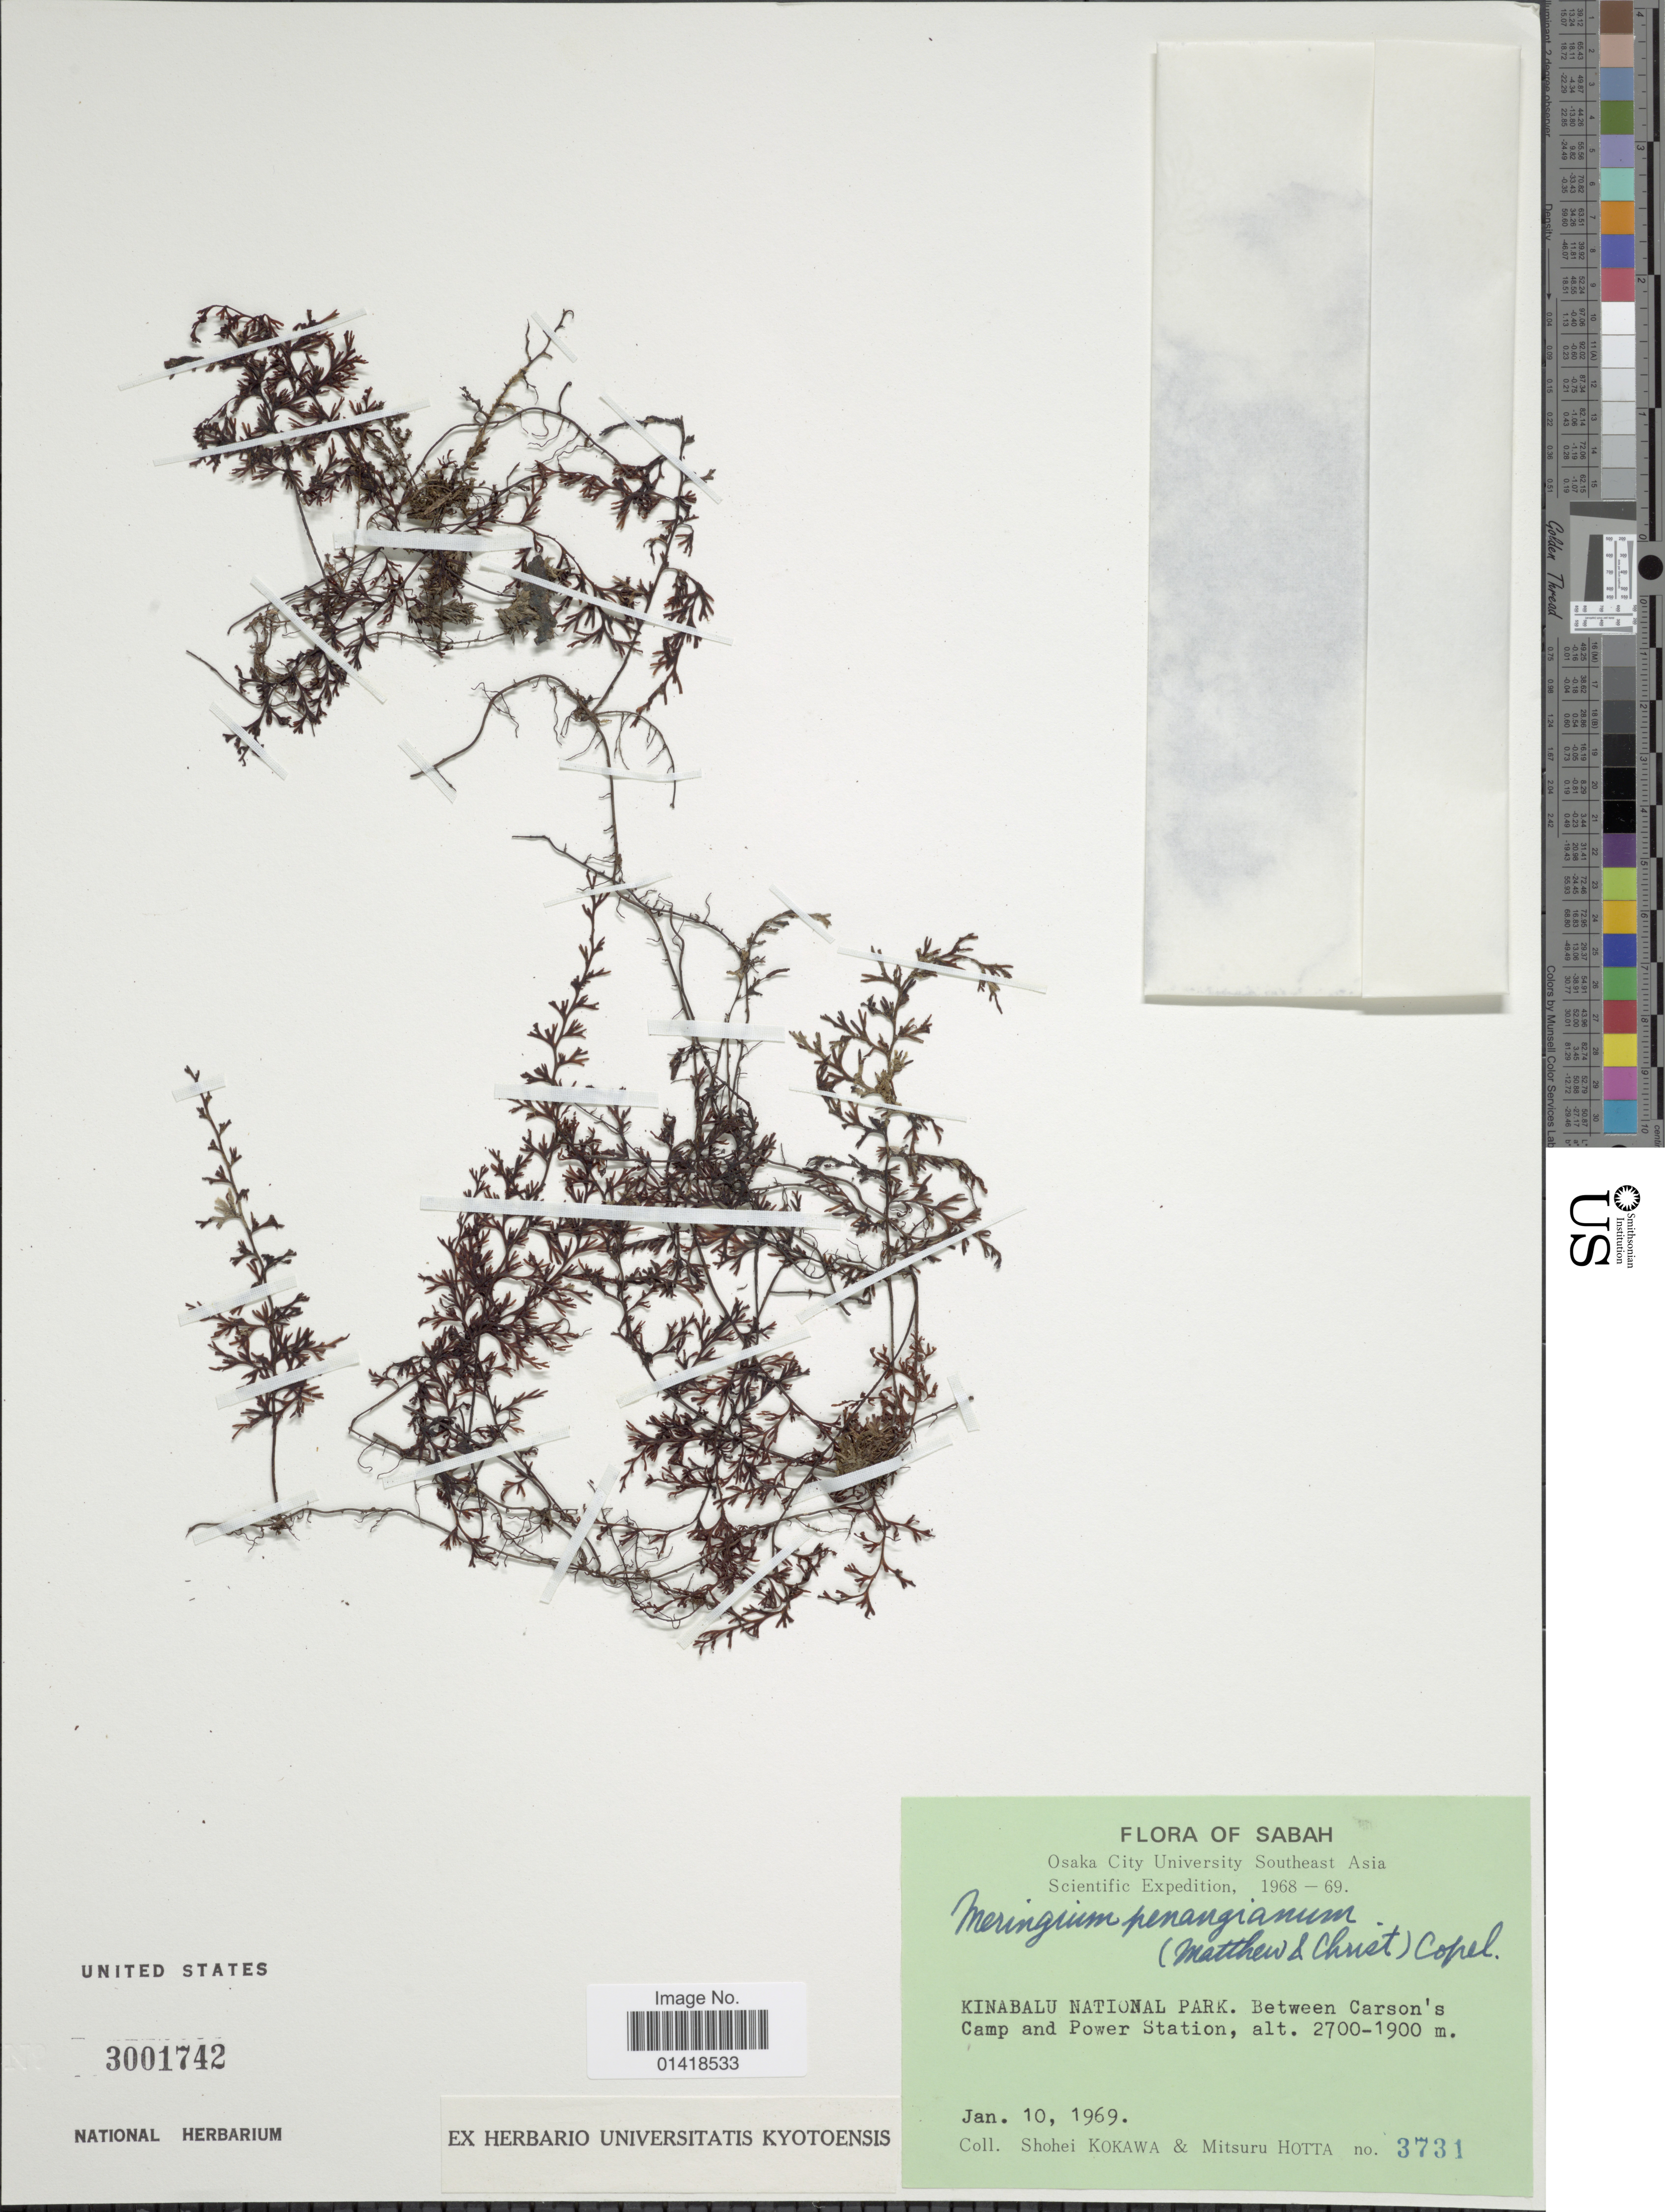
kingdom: Plantae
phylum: Tracheophyta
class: Polypodiopsida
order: Hymenophyllales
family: Hymenophyllaceae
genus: Hymenophyllum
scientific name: Hymenophyllum penangianum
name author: C.G. Matthew & Christ ex Christ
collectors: S. Kokawa & M. Hotta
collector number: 3731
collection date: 1969-01-10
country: Malaysia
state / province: Sabah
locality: Kinabalu National Park, Between Carson' s. Camp and Power Station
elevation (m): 1900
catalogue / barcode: US 3001742